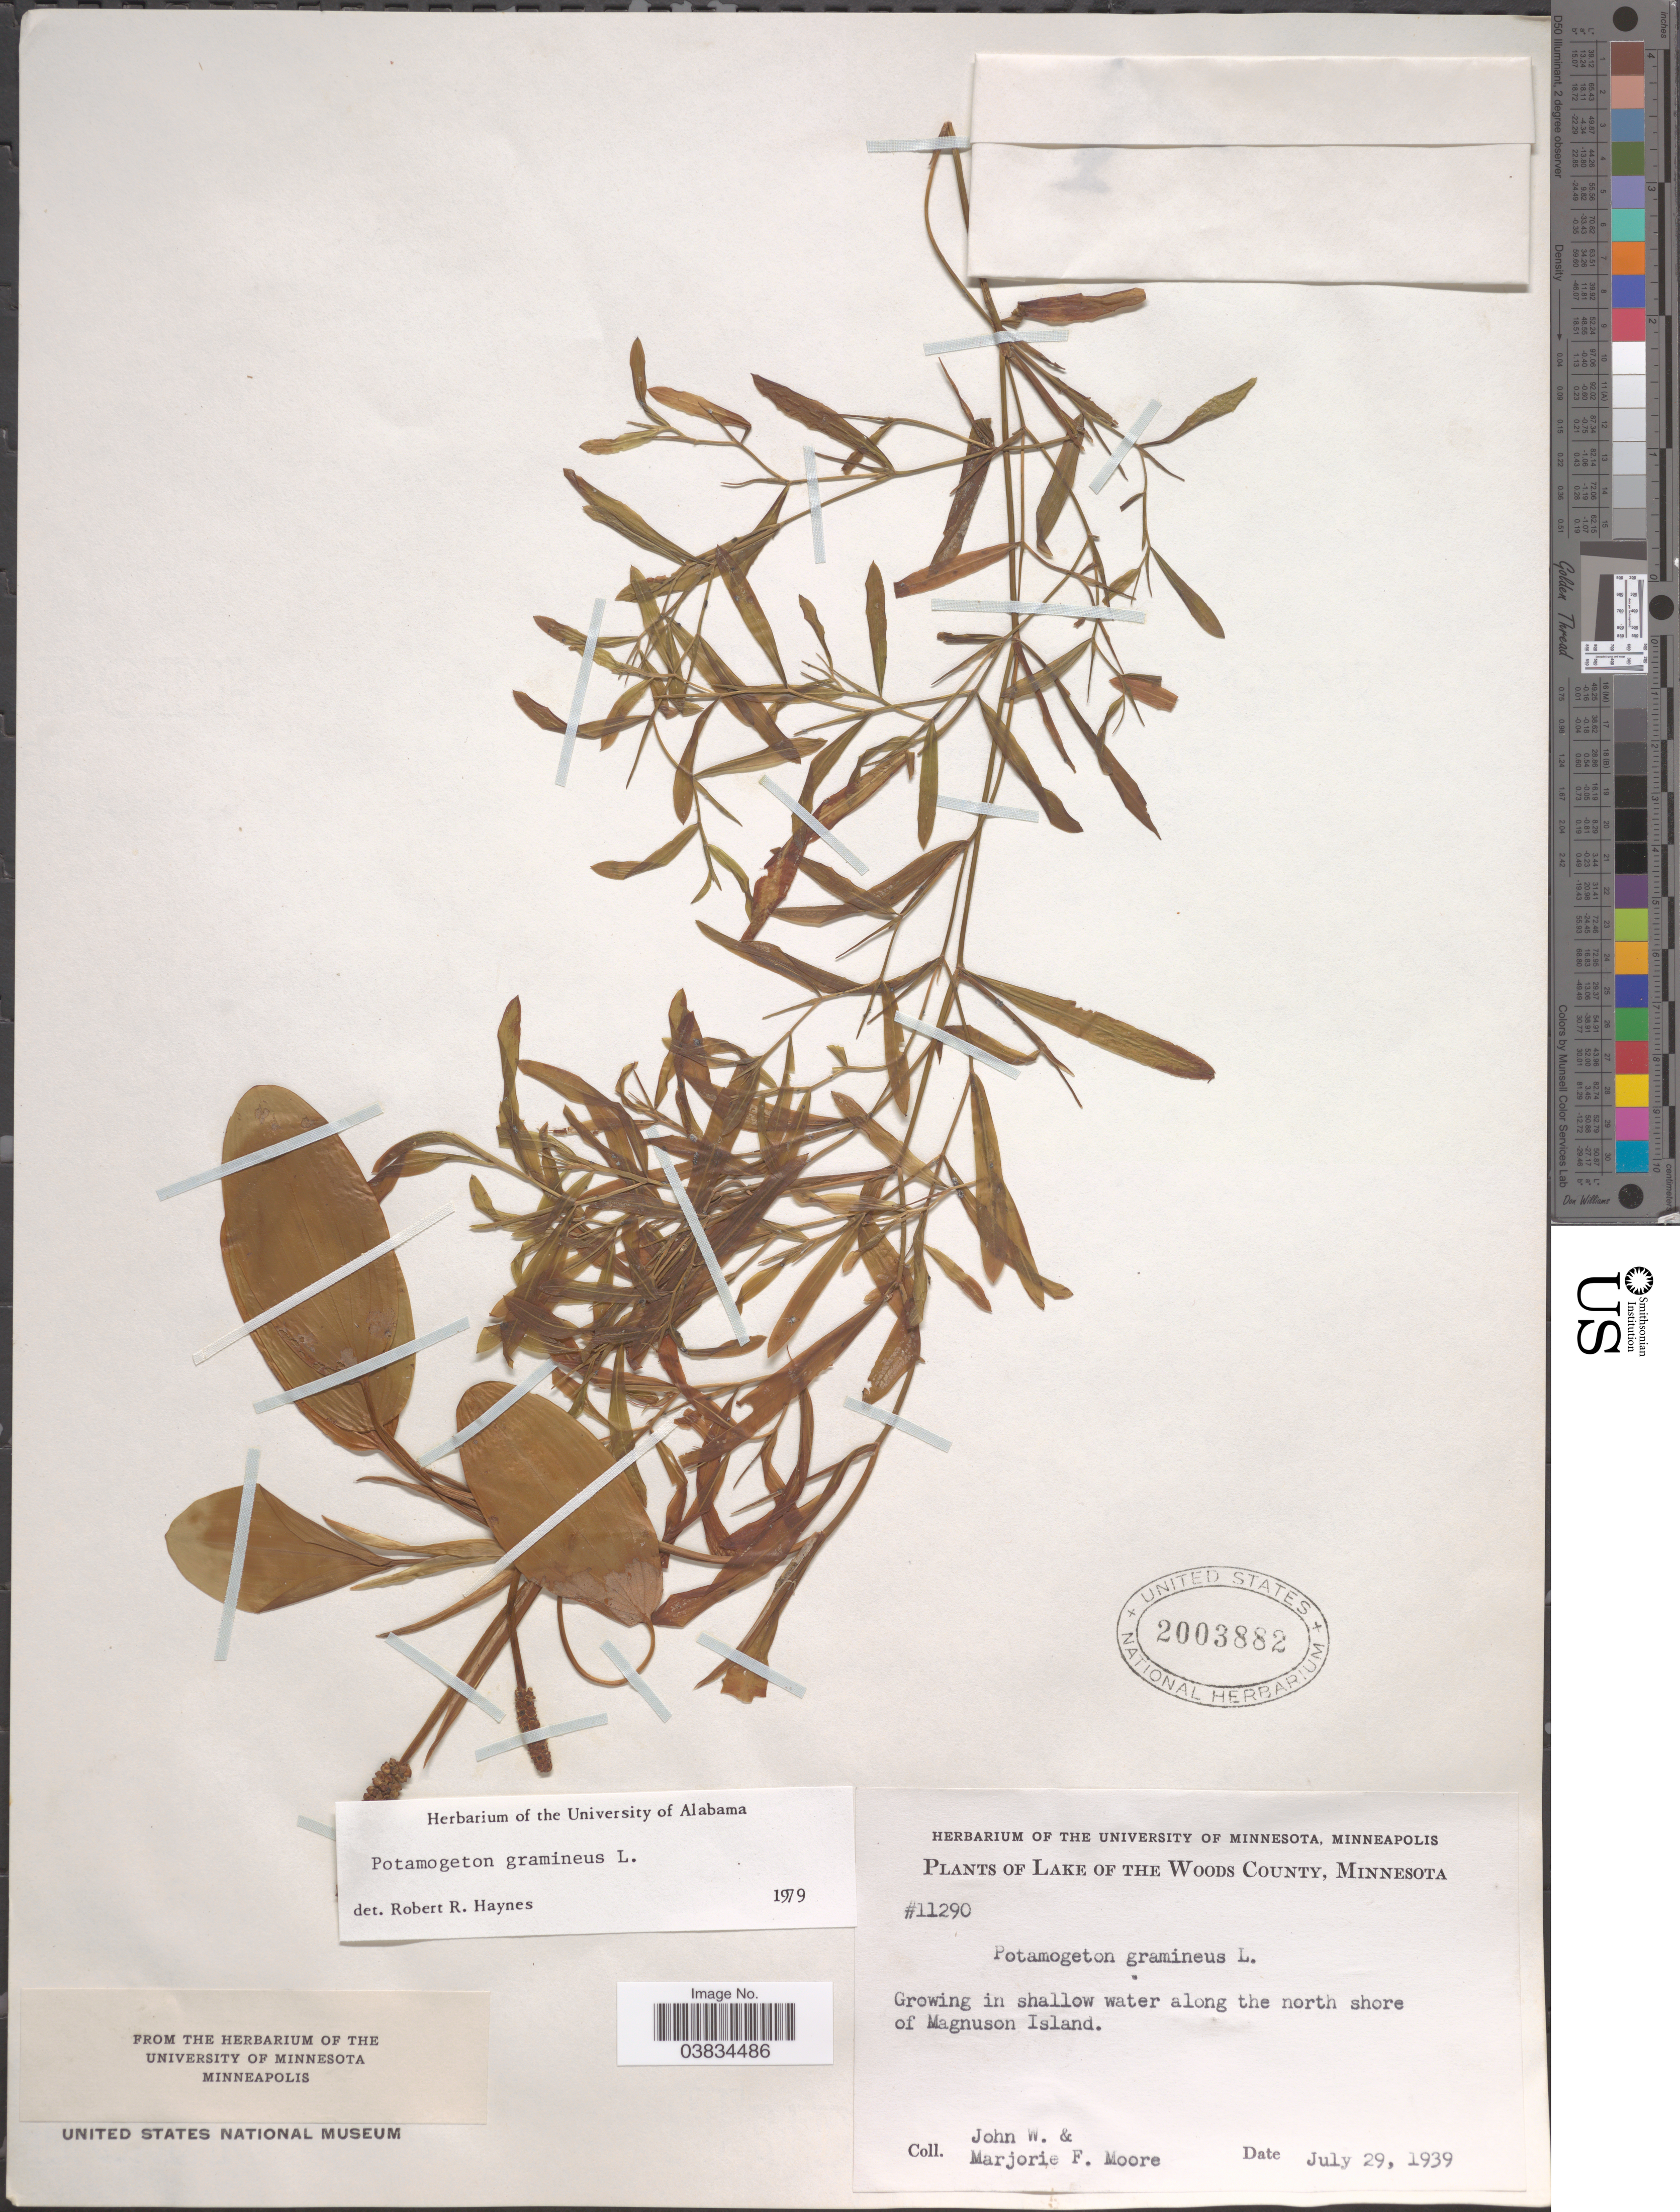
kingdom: Plantae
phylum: Tracheophyta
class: Liliopsida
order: Alismatales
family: Potamogetonaceae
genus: Potamogeton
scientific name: Potamogeton gramineus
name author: L.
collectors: J. Moore & M. F. Moore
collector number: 11290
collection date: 1939-07-29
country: United States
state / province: Minnesota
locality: Lake of the Woods County. Growing in shallow water along the north shore of Magnuson Island.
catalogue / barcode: US 2003882